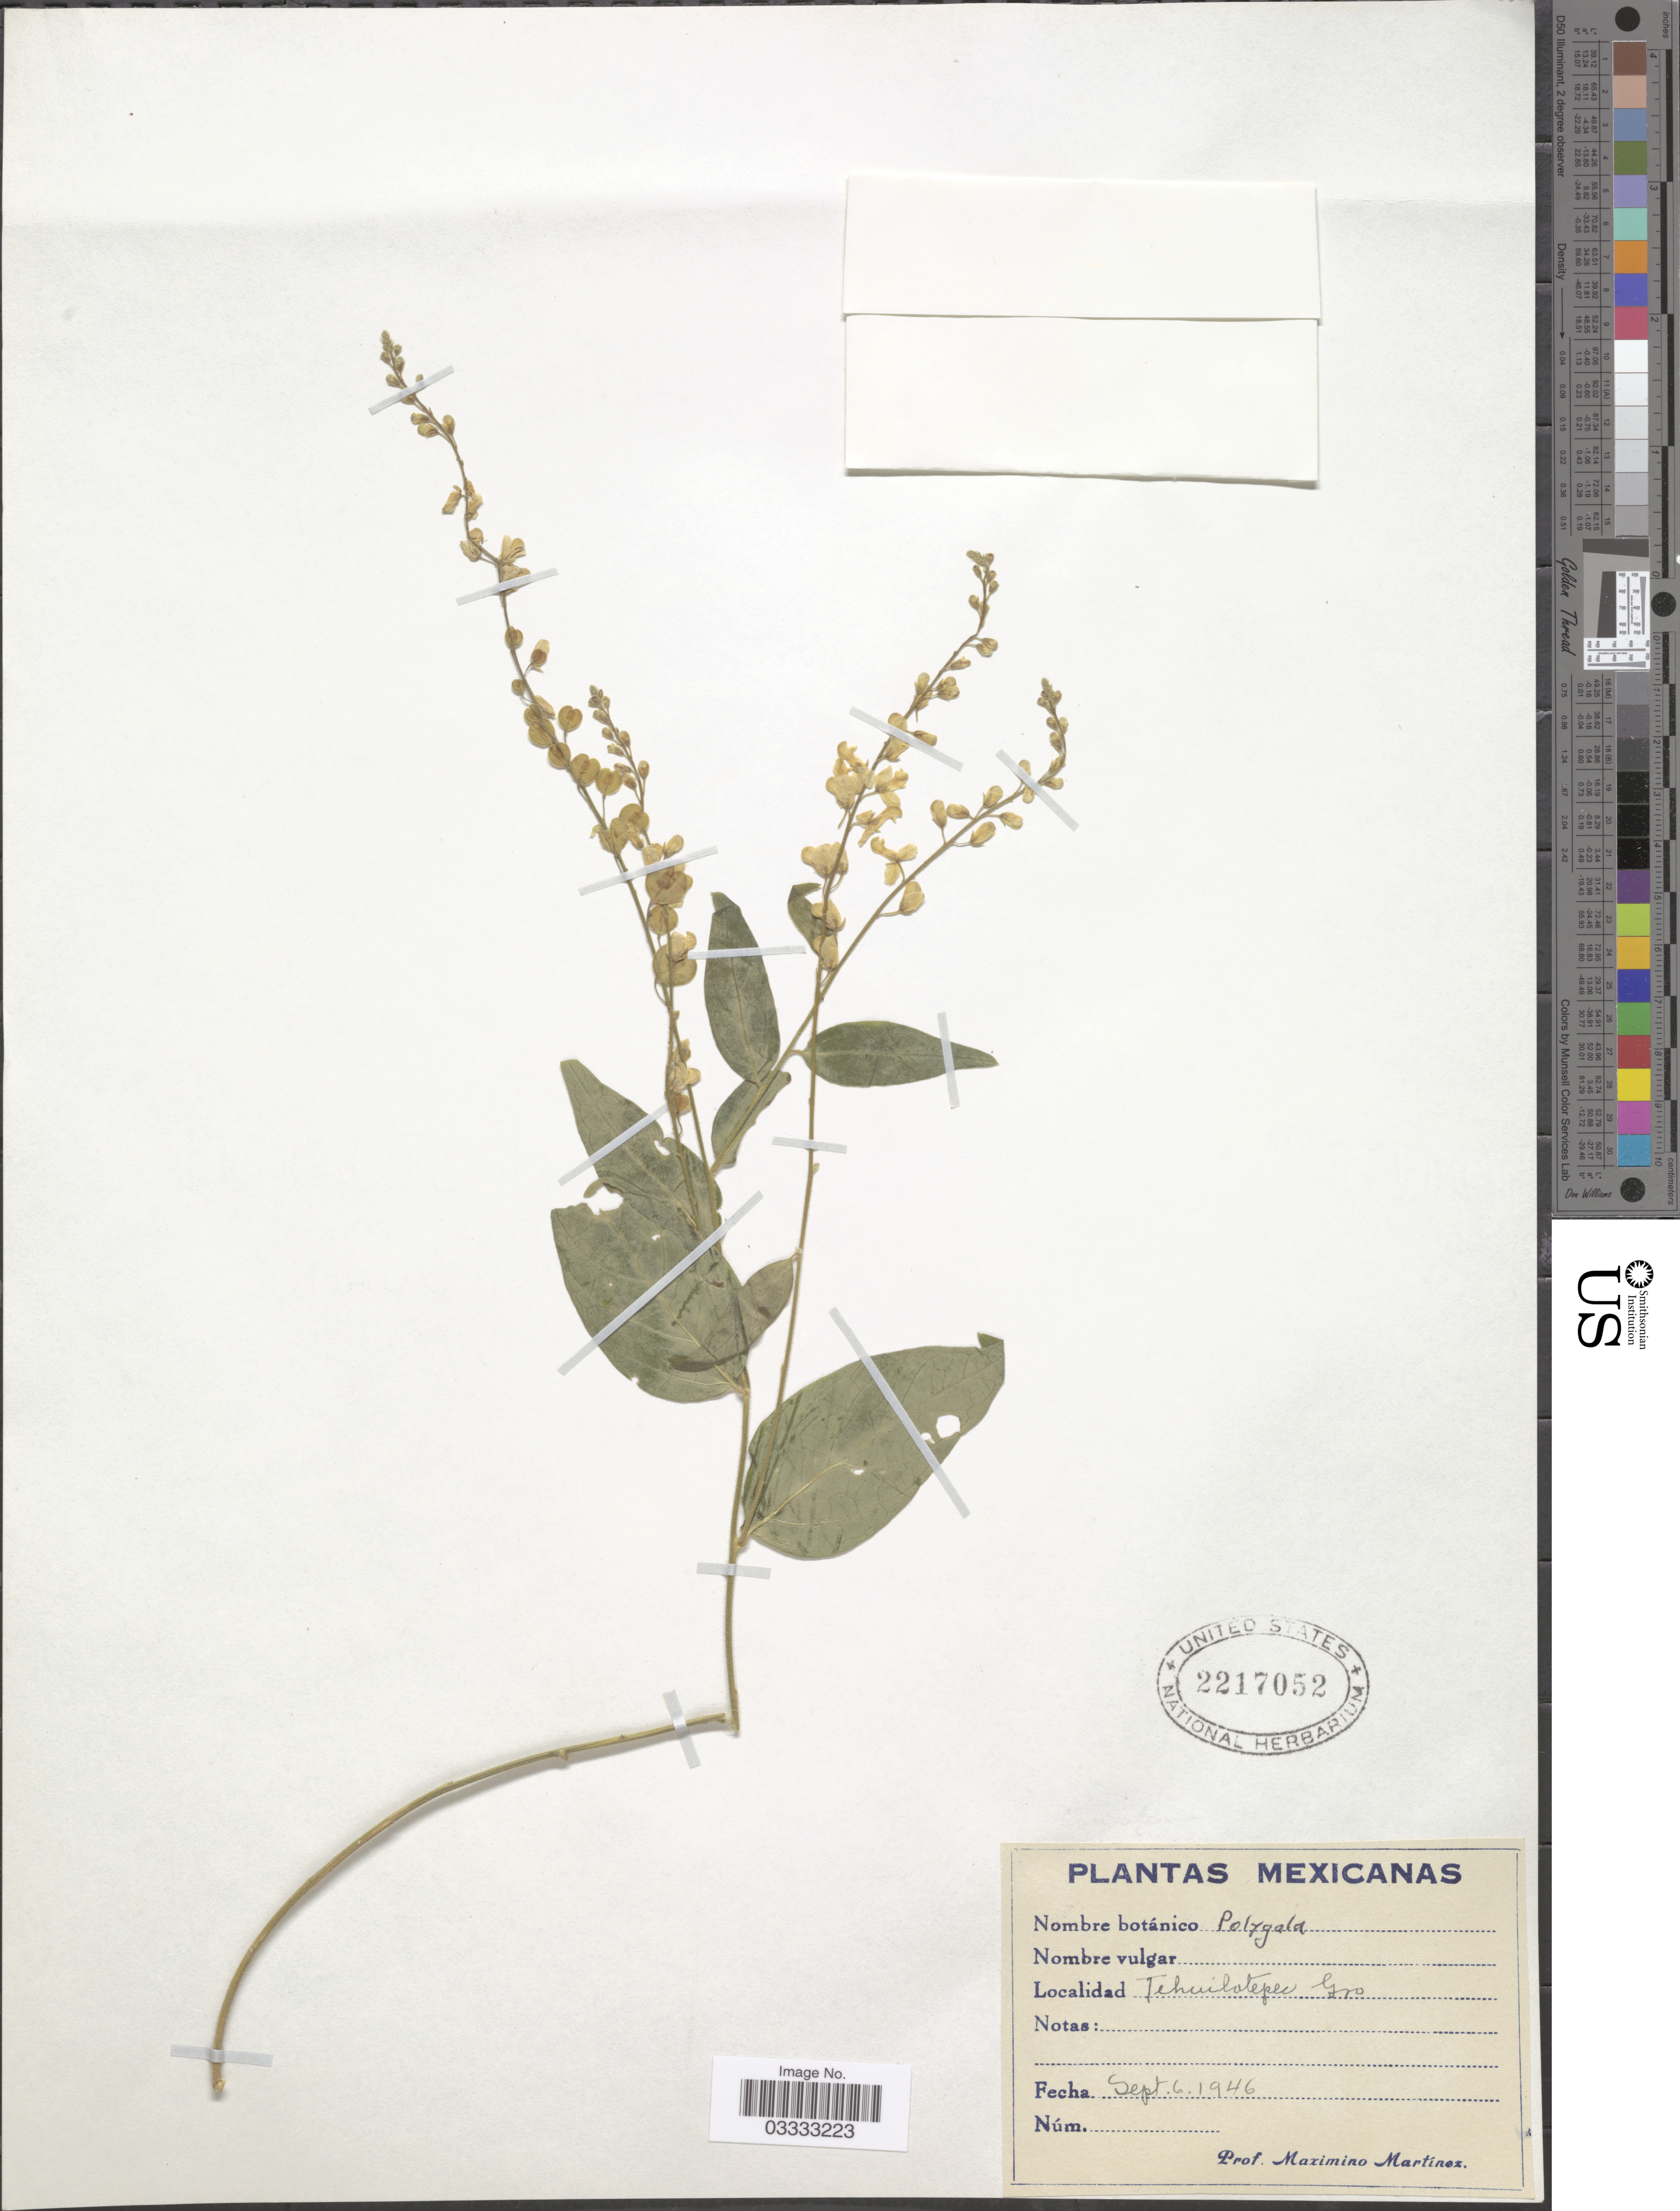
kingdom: Plantae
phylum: Tracheophyta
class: Magnoliopsida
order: Fabales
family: Polygalaceae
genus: Polygala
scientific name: Polygala sp.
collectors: M. Martínez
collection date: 1946-09-06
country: Mexico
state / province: Guerrero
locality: Tehuilatepec.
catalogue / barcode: US 2217052